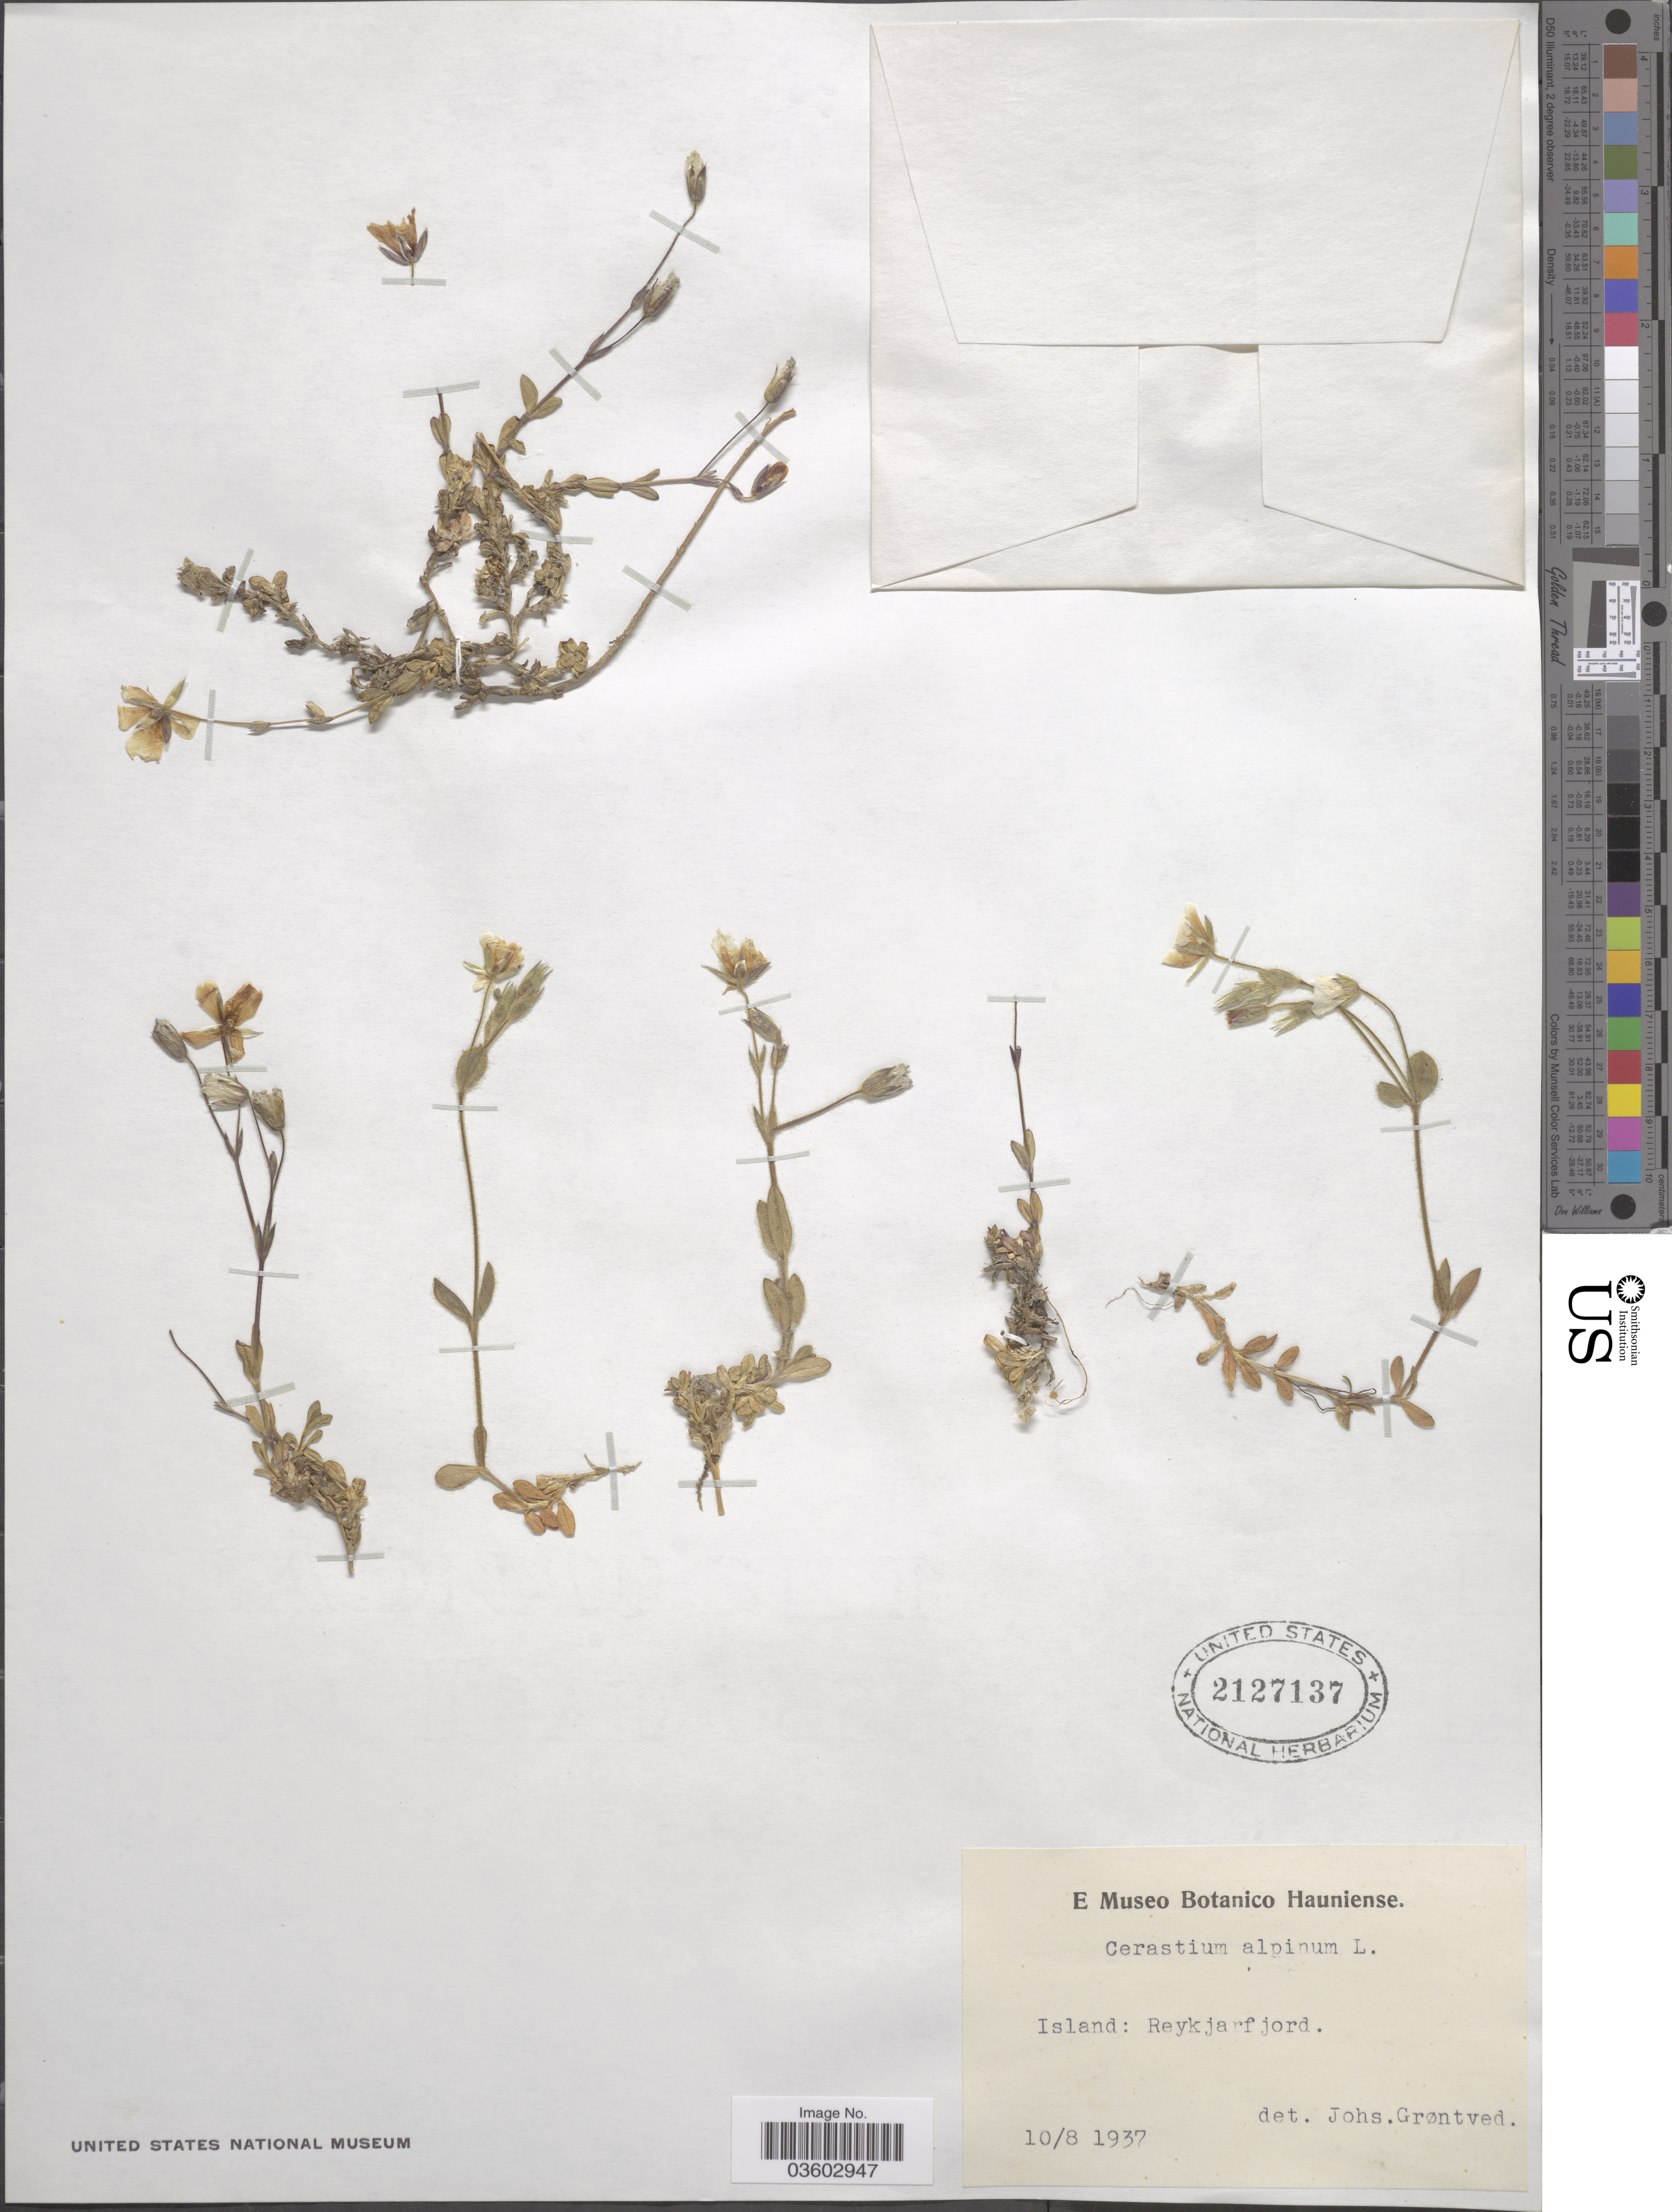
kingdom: Plantae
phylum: Tracheophyta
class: Magnoliopsida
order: Caryophyllales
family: Caryophyllaceae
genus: Cerastium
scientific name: Cerastium alpinum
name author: L.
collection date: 1937-08-10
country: Iceland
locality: Island: Reykjarfjord.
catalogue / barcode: US 2127137